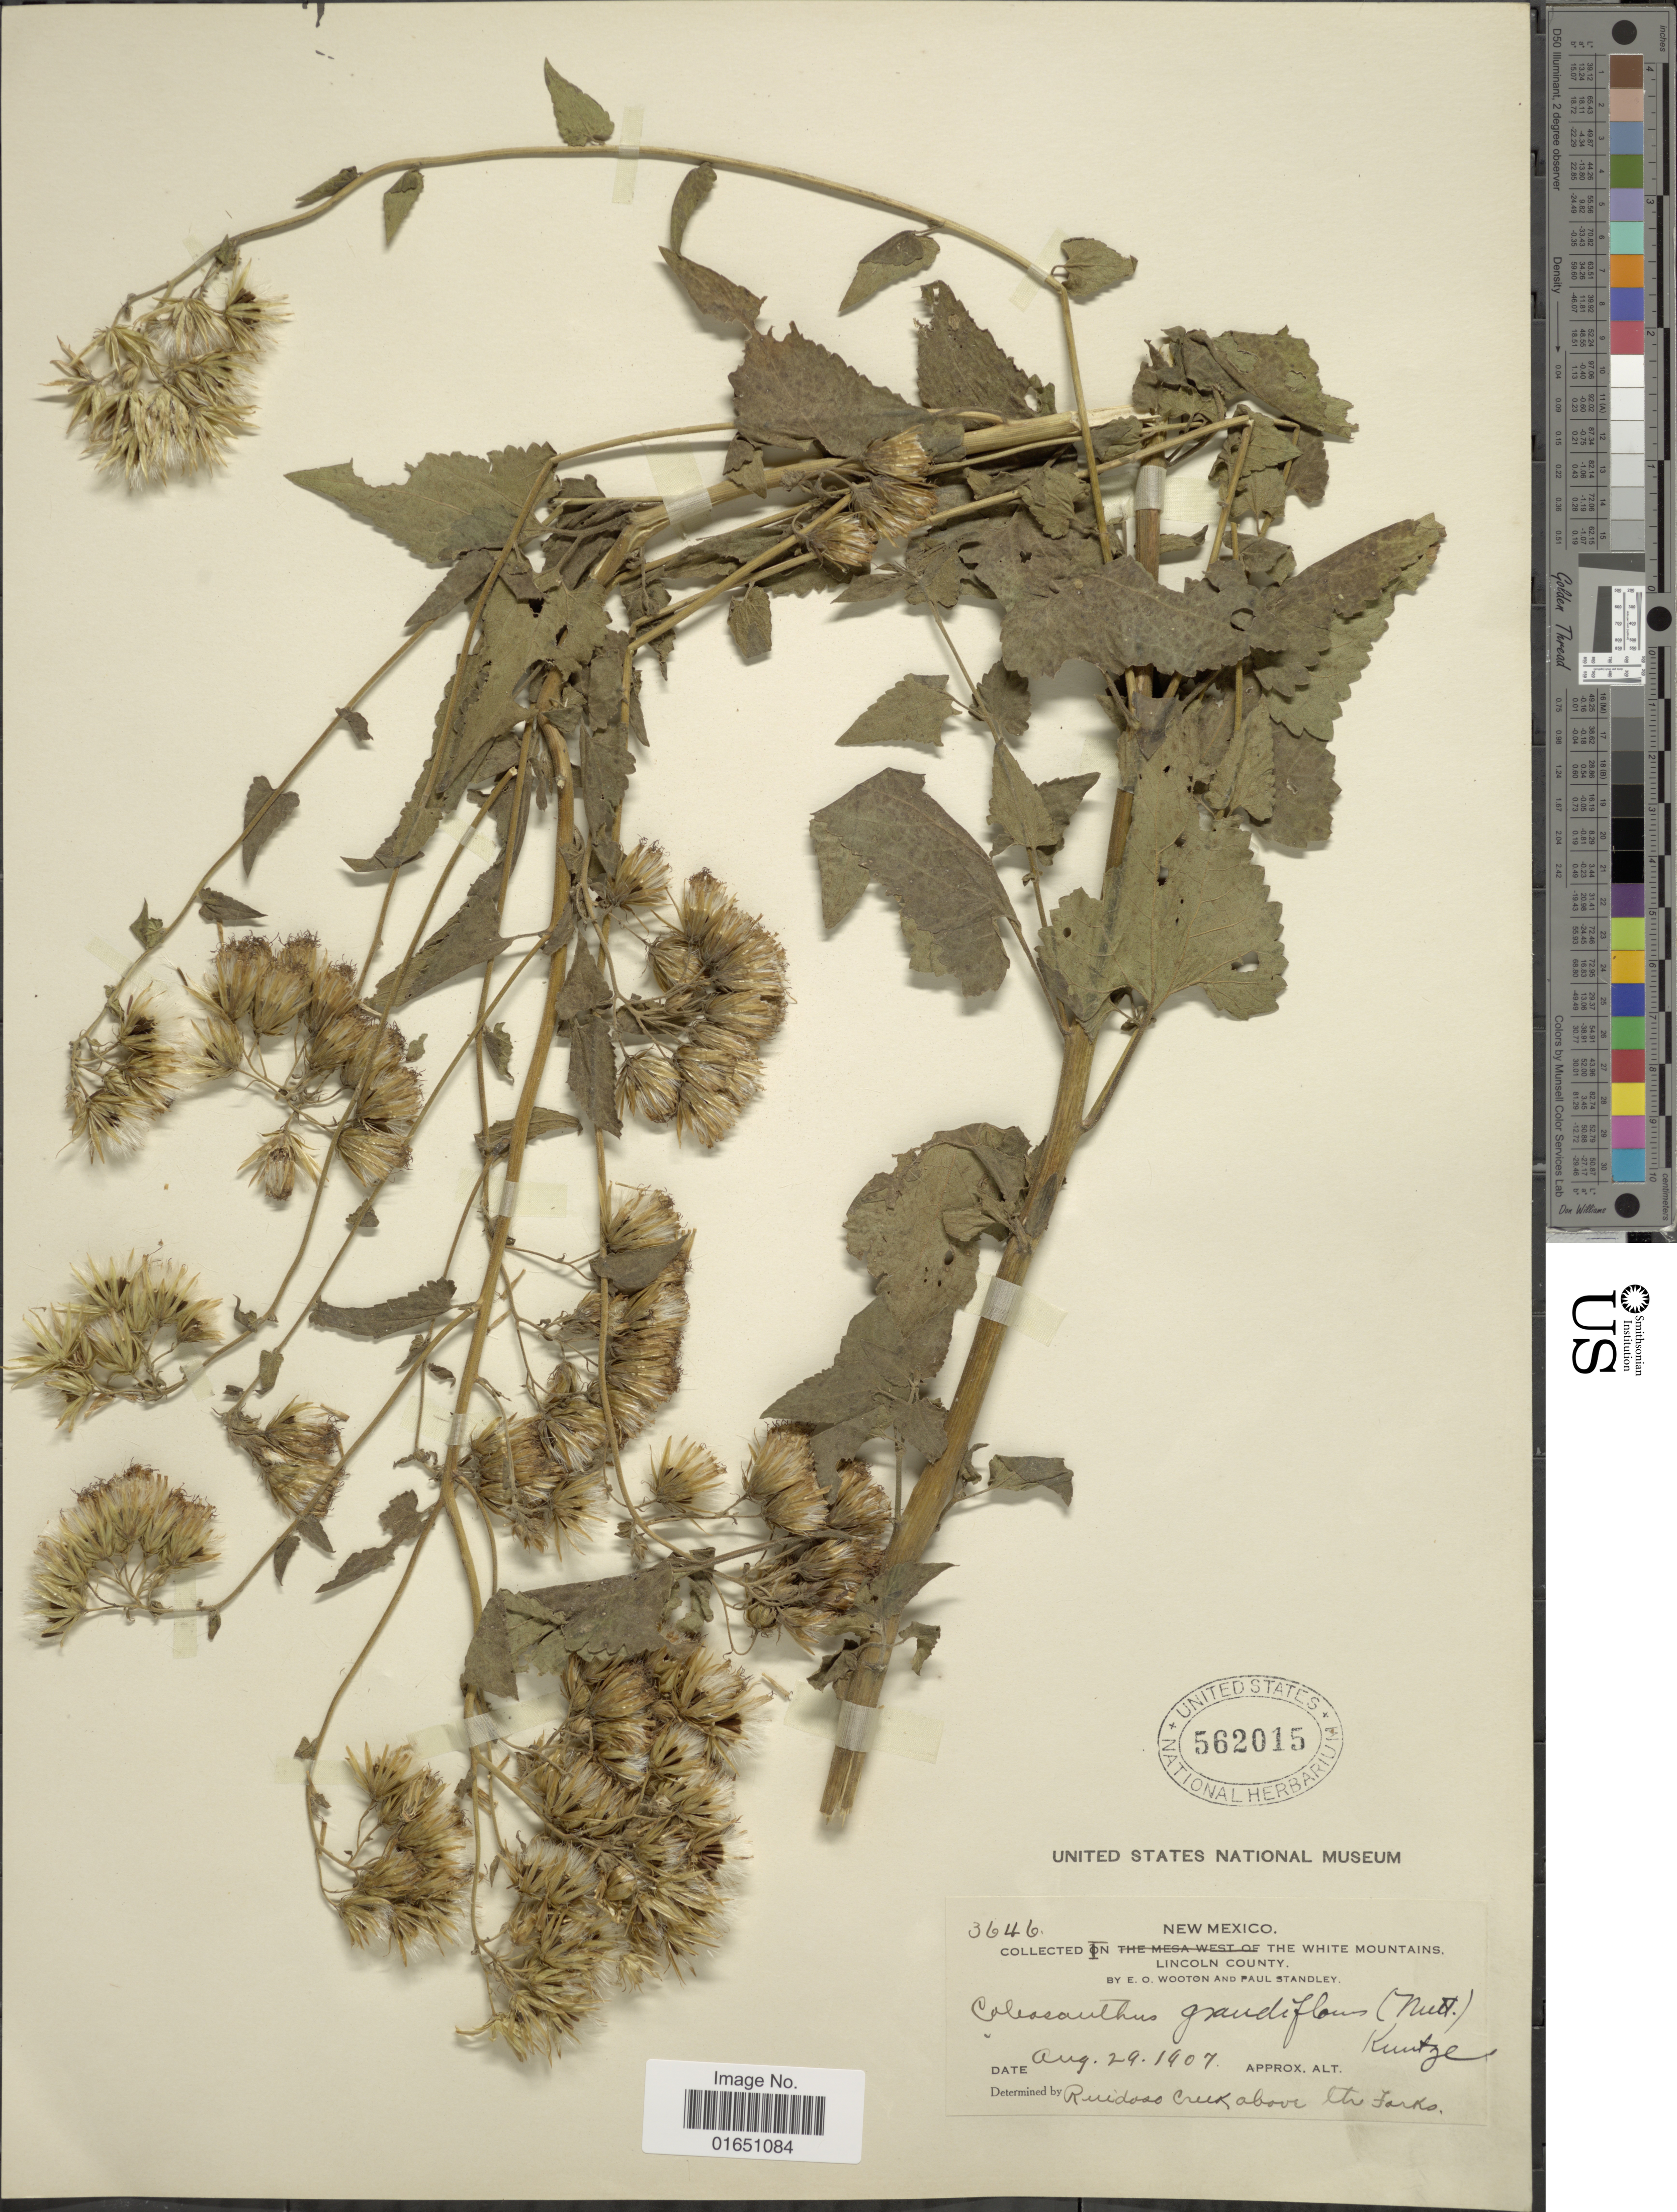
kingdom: Plantae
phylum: Tracheophyta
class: Magnoliopsida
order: Asterales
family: Asteraceae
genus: Brickellia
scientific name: Brickellia grandiflora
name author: (Hook.) Nutt.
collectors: Bro. G. Arsène & P. C. Standley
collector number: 3646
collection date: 1907-08-29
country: United States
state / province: New Mexico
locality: The White Mountains, Lincoln County, Ruidoso Creek above the Farko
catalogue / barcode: US 562015